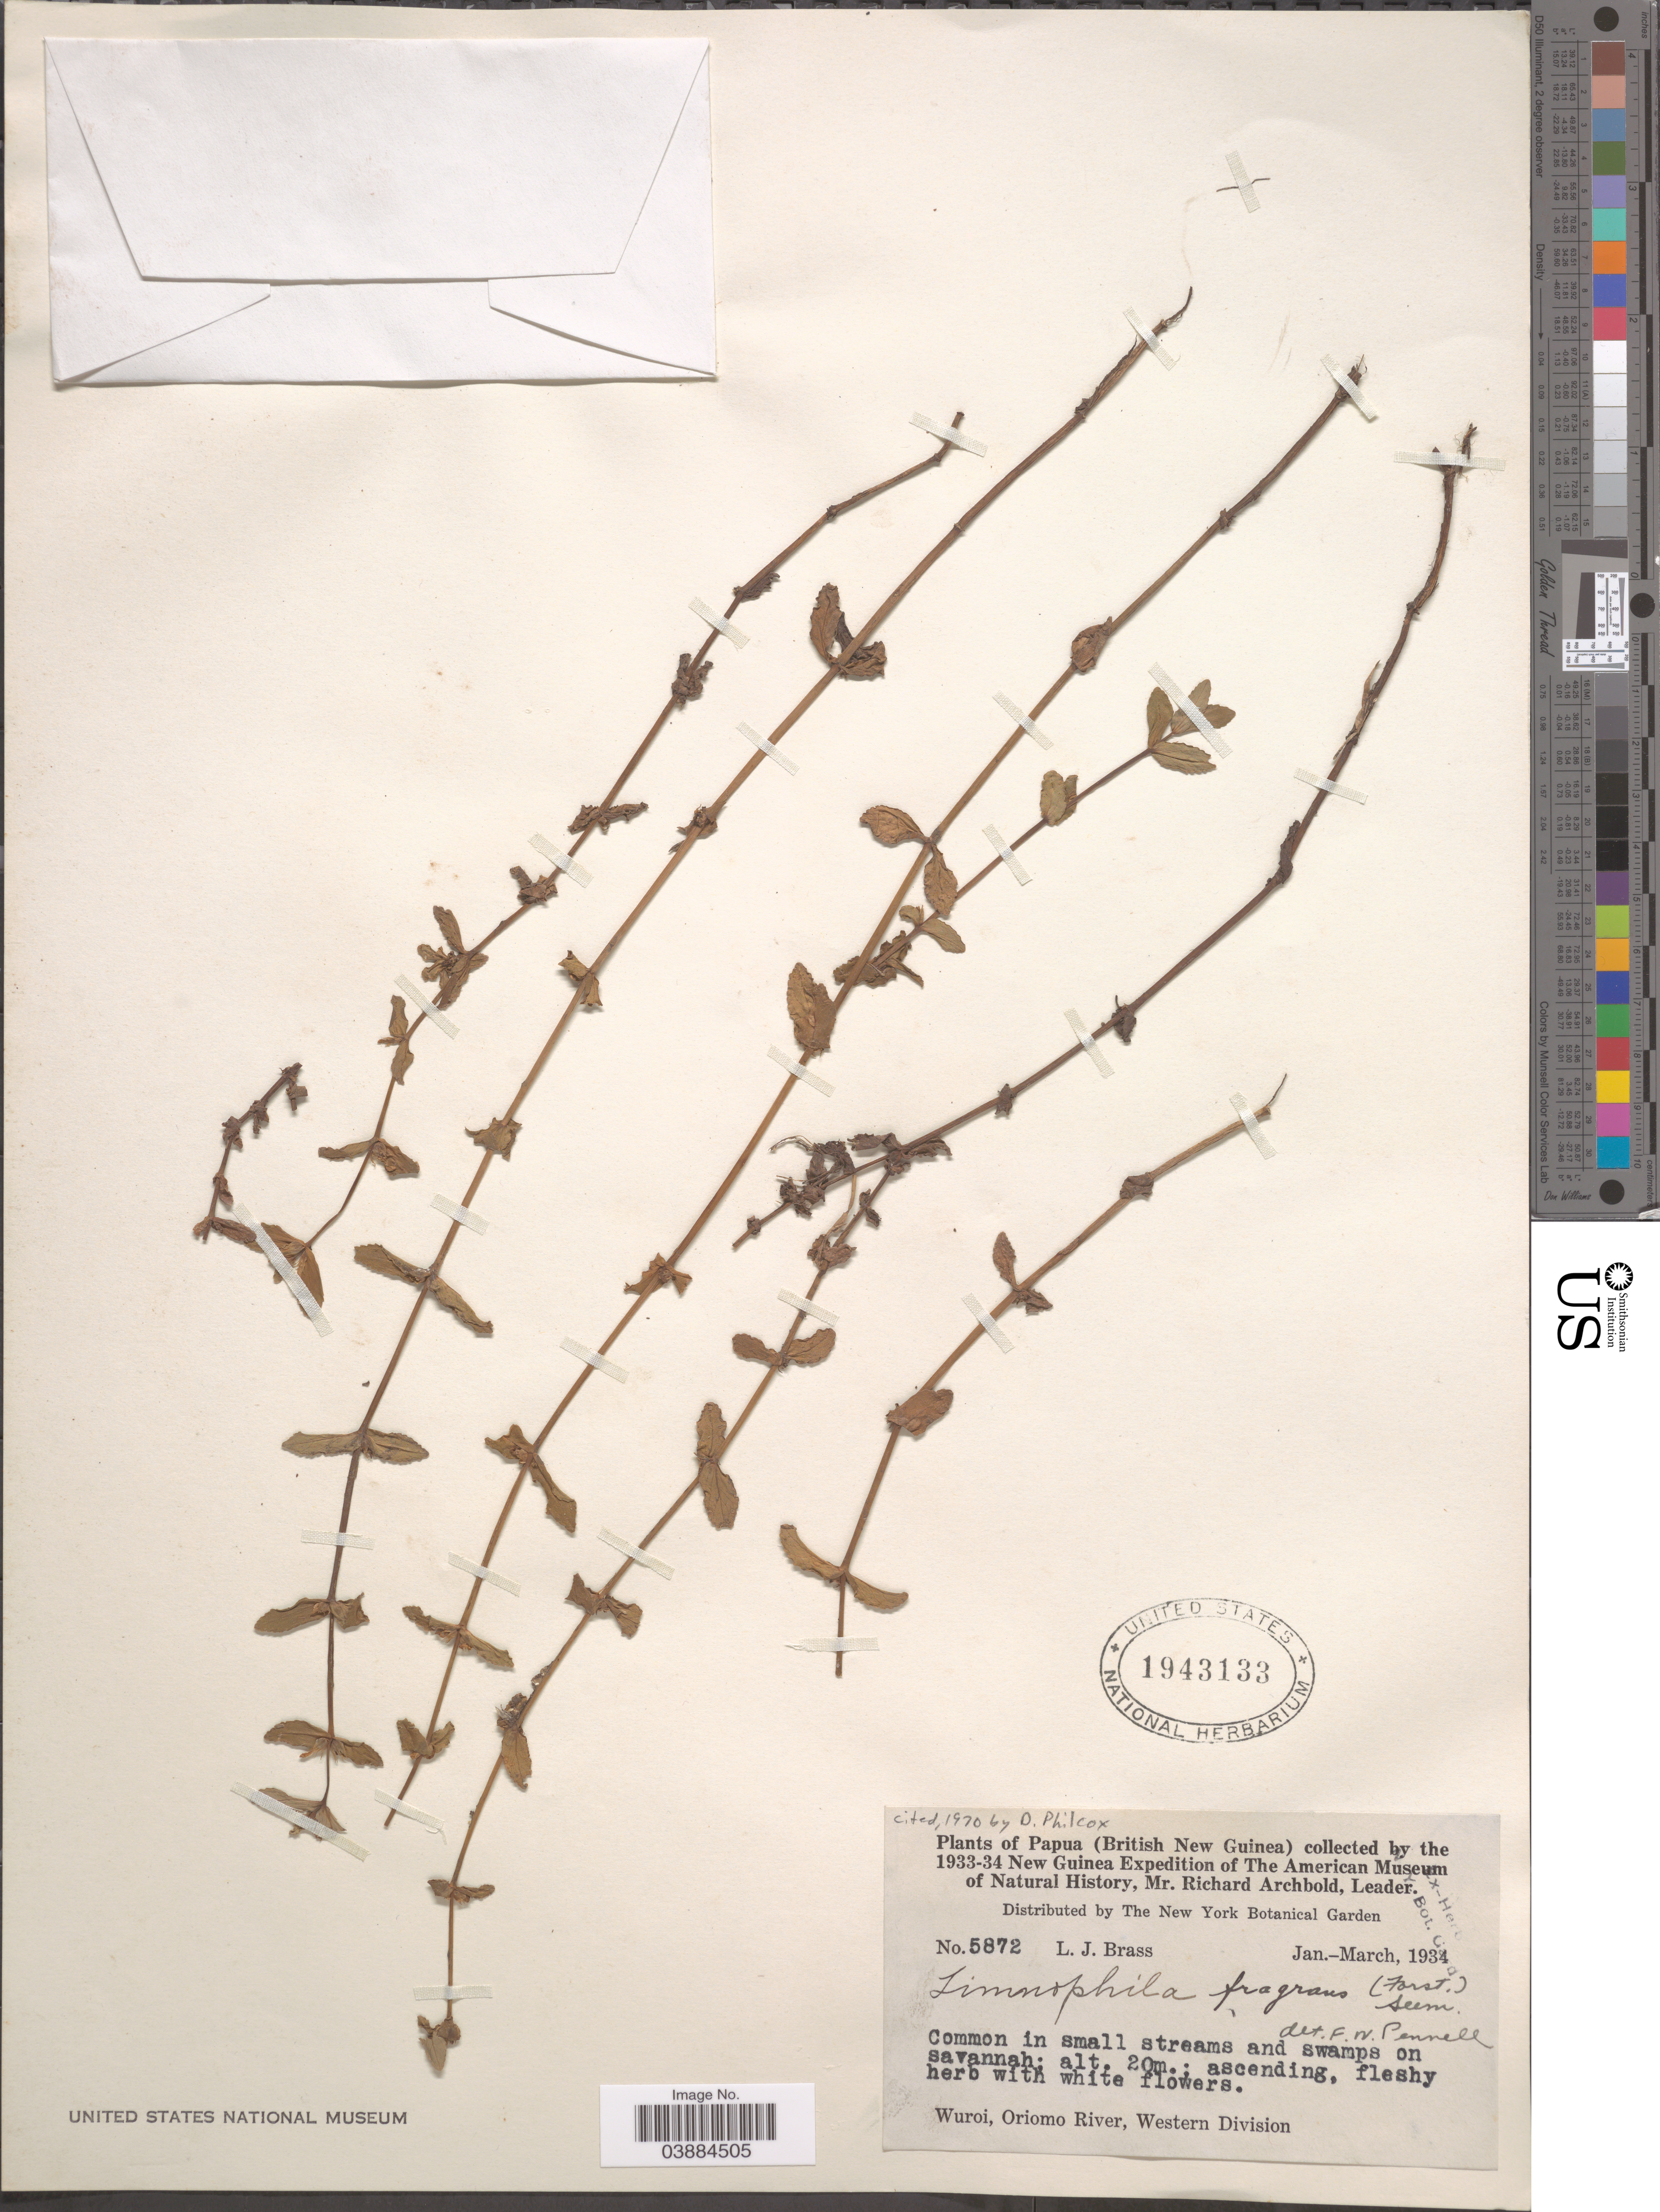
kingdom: Plantae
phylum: Tracheophyta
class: Magnoliopsida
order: Lamiales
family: Plantaginaceae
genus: Limnophila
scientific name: Limnophila fragrans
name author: Seem.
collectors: L. J. Brass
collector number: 5872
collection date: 1934-01/1934-03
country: Papua New Guinea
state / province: Manus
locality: Papua (British New Guinea). Wuroi, Oriomo River, Western Division.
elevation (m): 20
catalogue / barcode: US 1943133